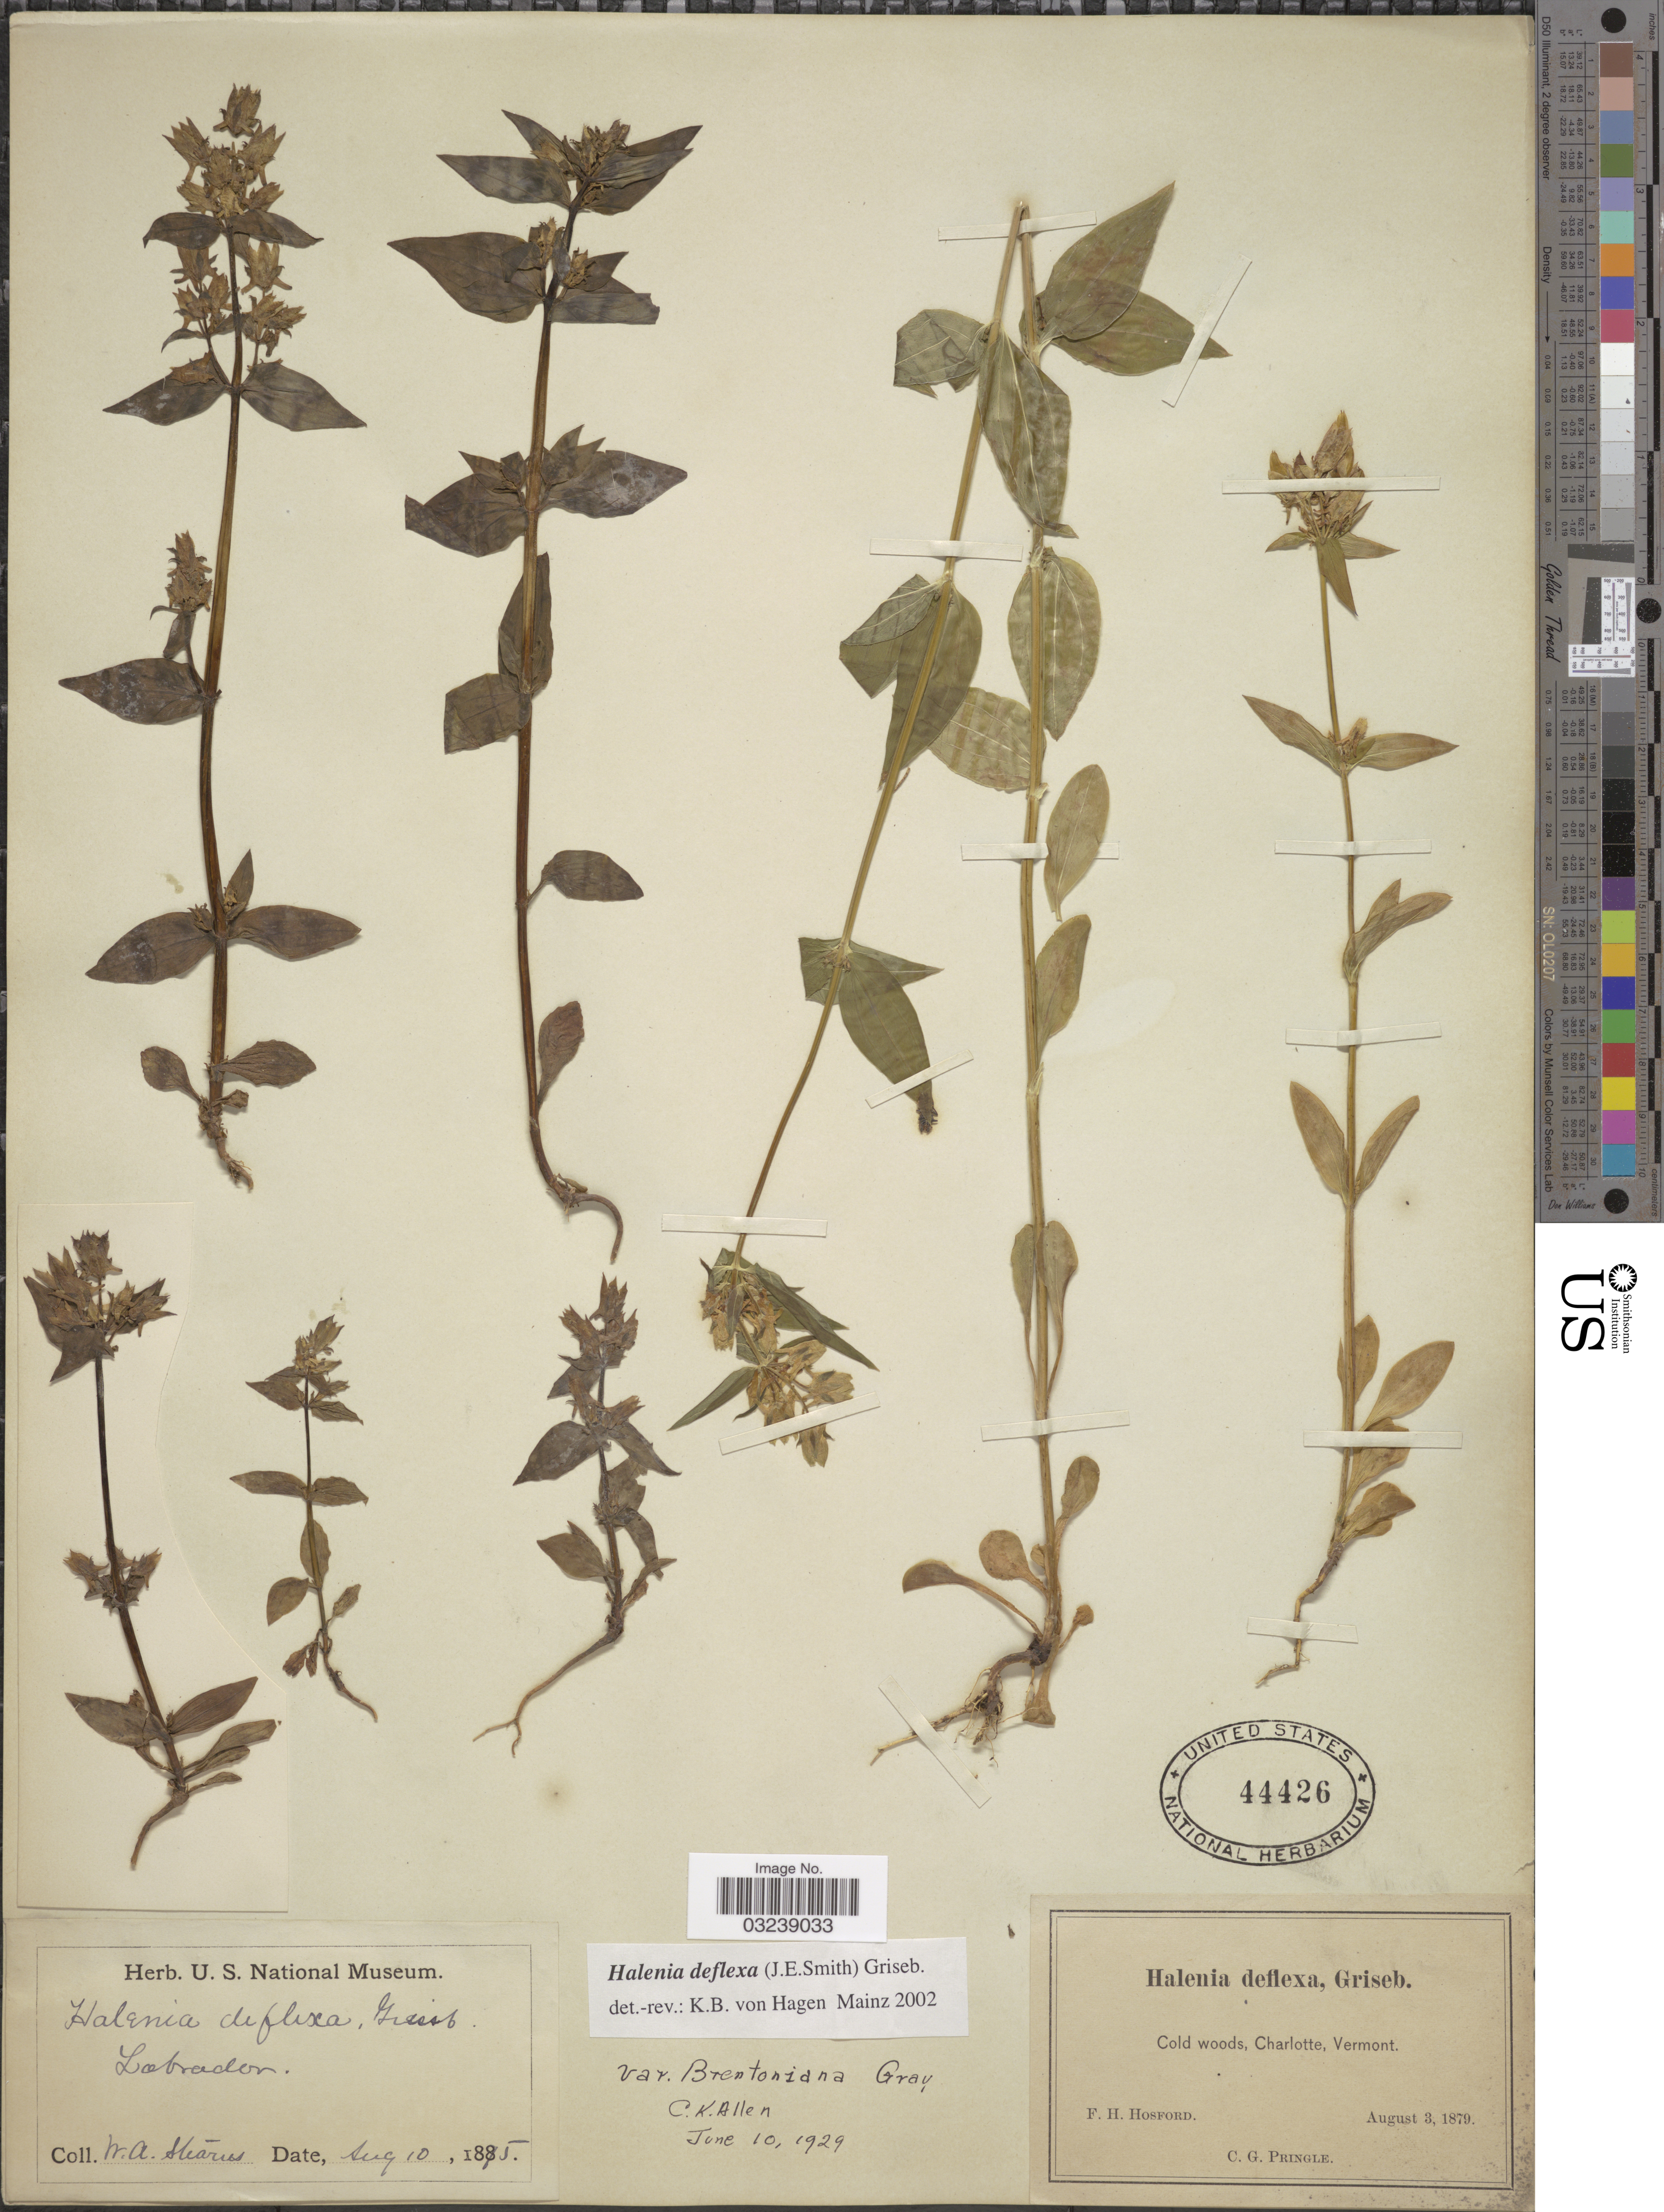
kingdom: Plantae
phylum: Tracheophyta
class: Magnoliopsida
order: Gentianales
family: Gentianaceae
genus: Halenia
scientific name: Halenia deflexa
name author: (Sm.) Griseb.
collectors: W. Stearns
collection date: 1875-08-10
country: Canada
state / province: Newfoundland and Labrador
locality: Labrador.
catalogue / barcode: US 44426-2